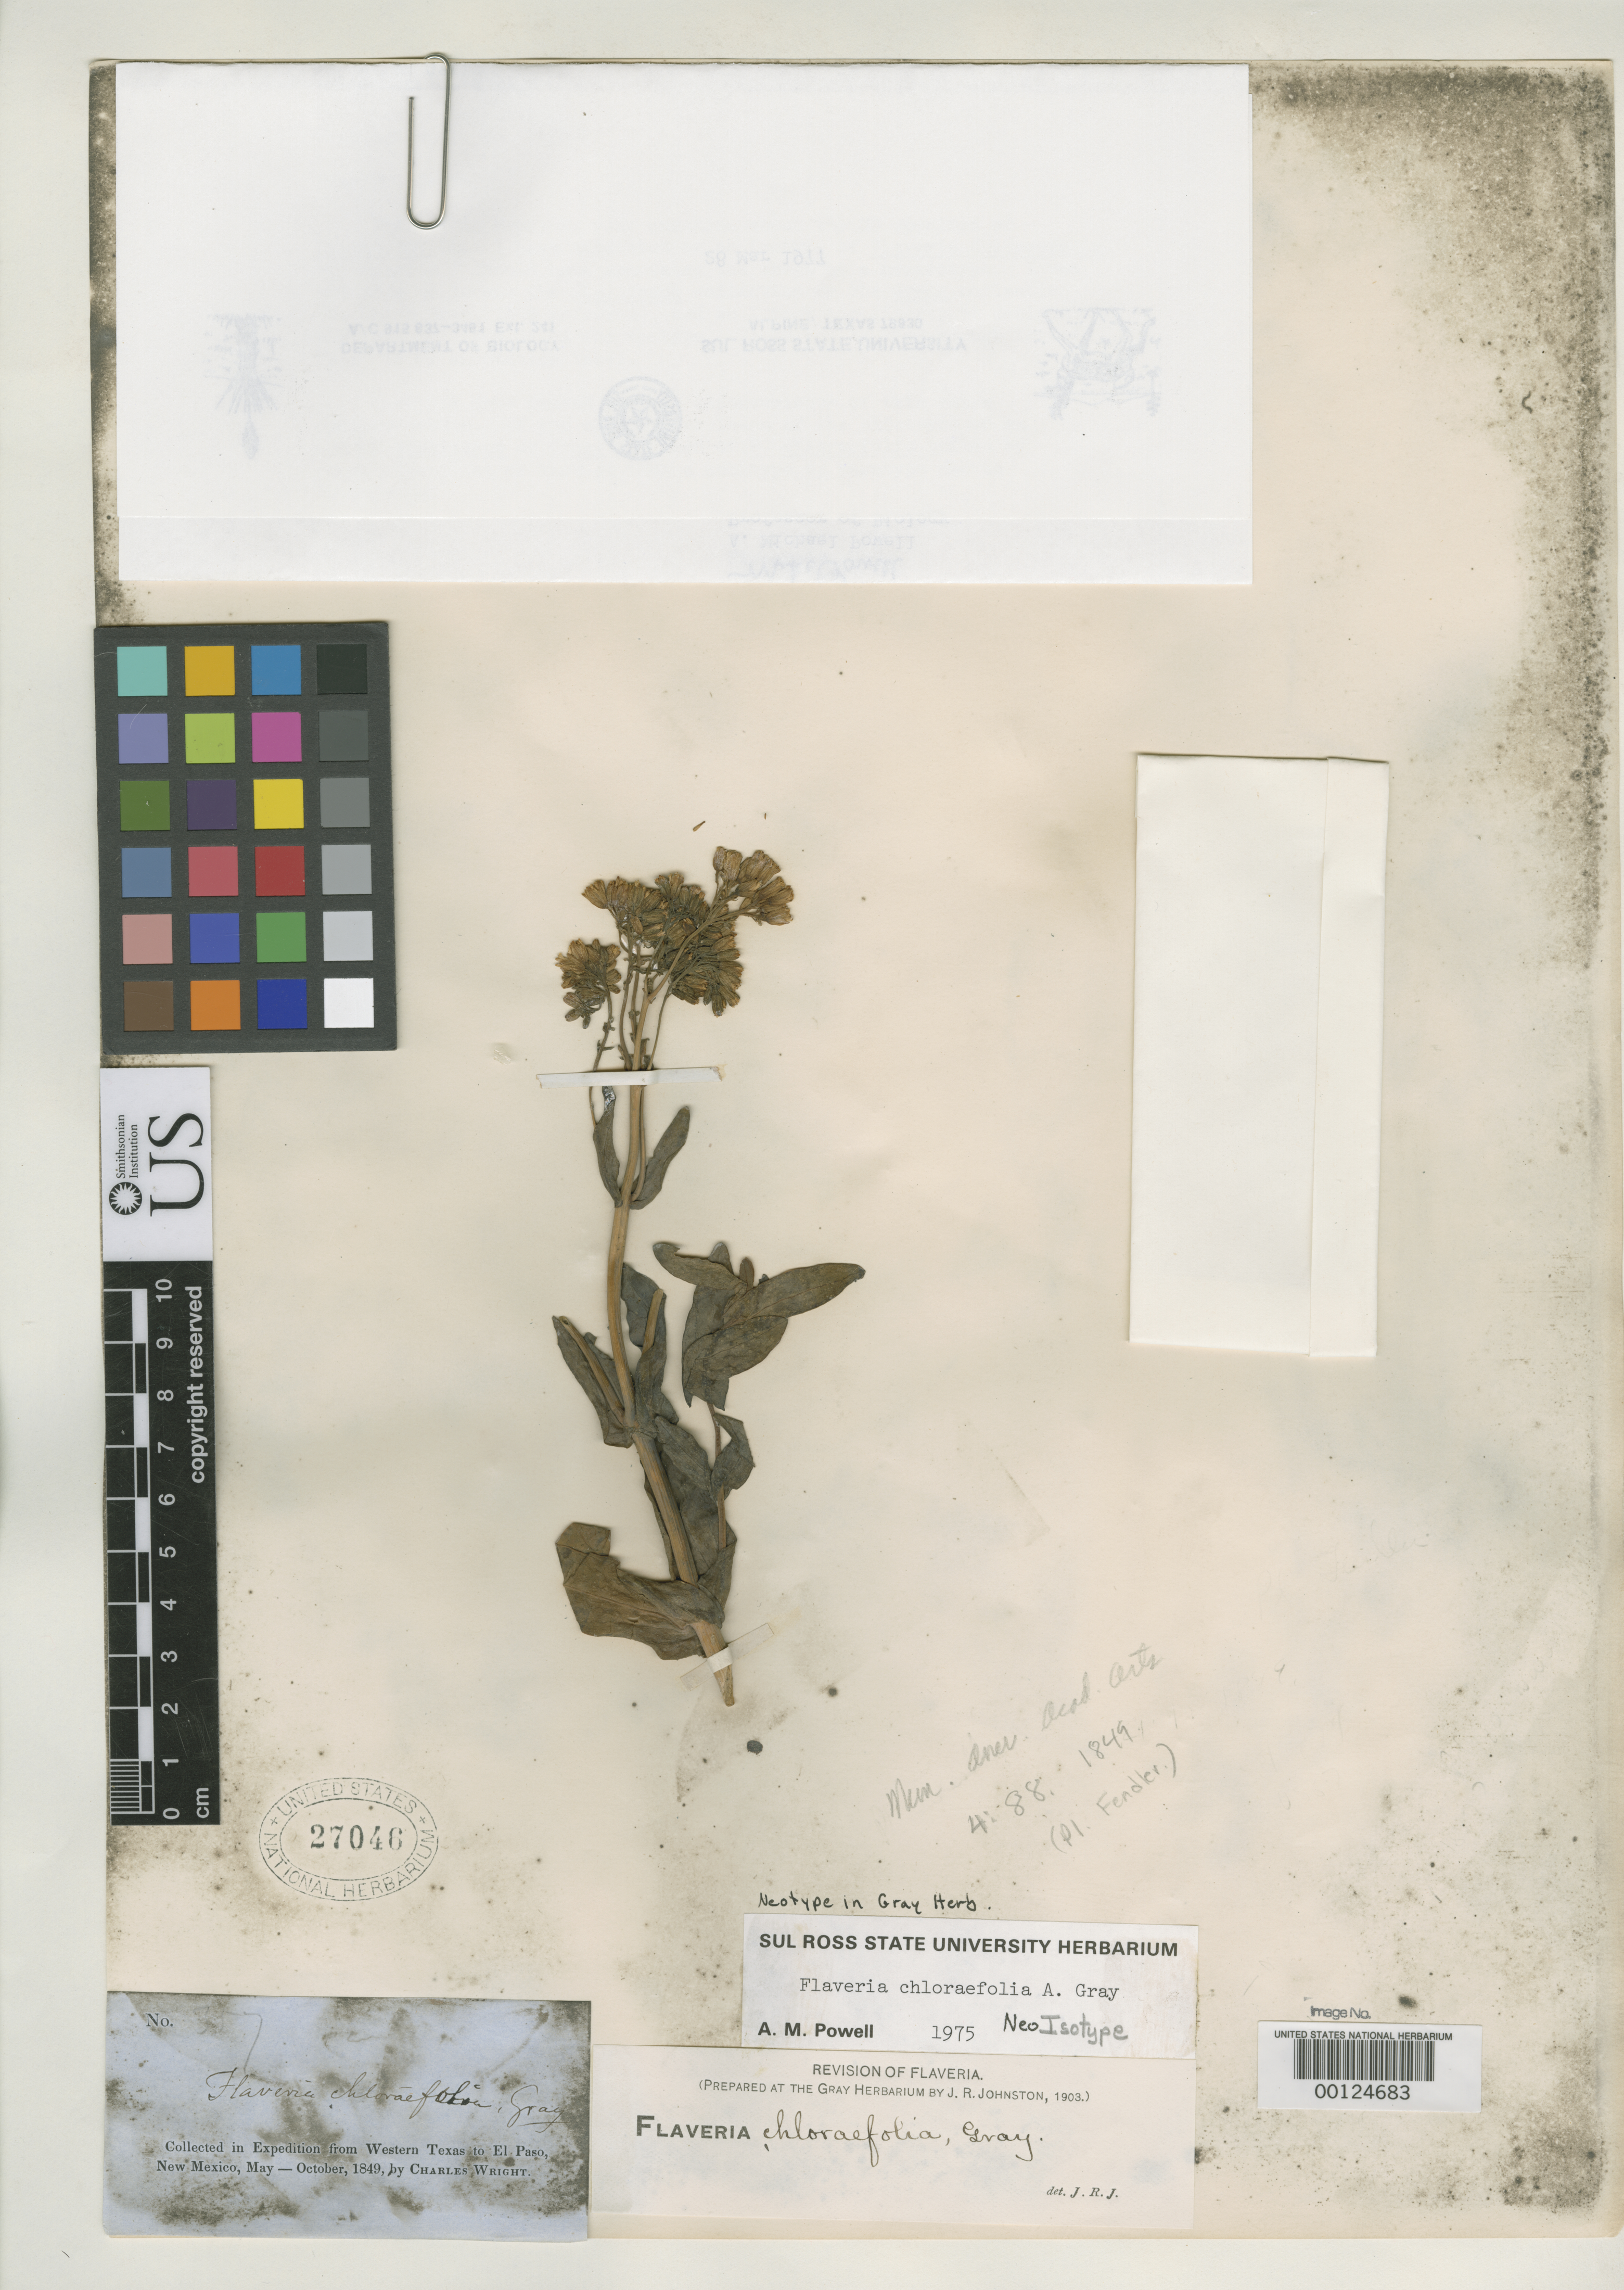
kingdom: Plantae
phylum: Tracheophyta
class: Magnoliopsida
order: Asterales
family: Asteraceae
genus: Flaveria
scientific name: Flaveria chloraefolia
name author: A. Gray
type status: Isoneotype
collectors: C. Wright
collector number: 357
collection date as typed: Oct 1894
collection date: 1894-10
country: United States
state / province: Texas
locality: "western Texas to El Paso".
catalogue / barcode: US 27046